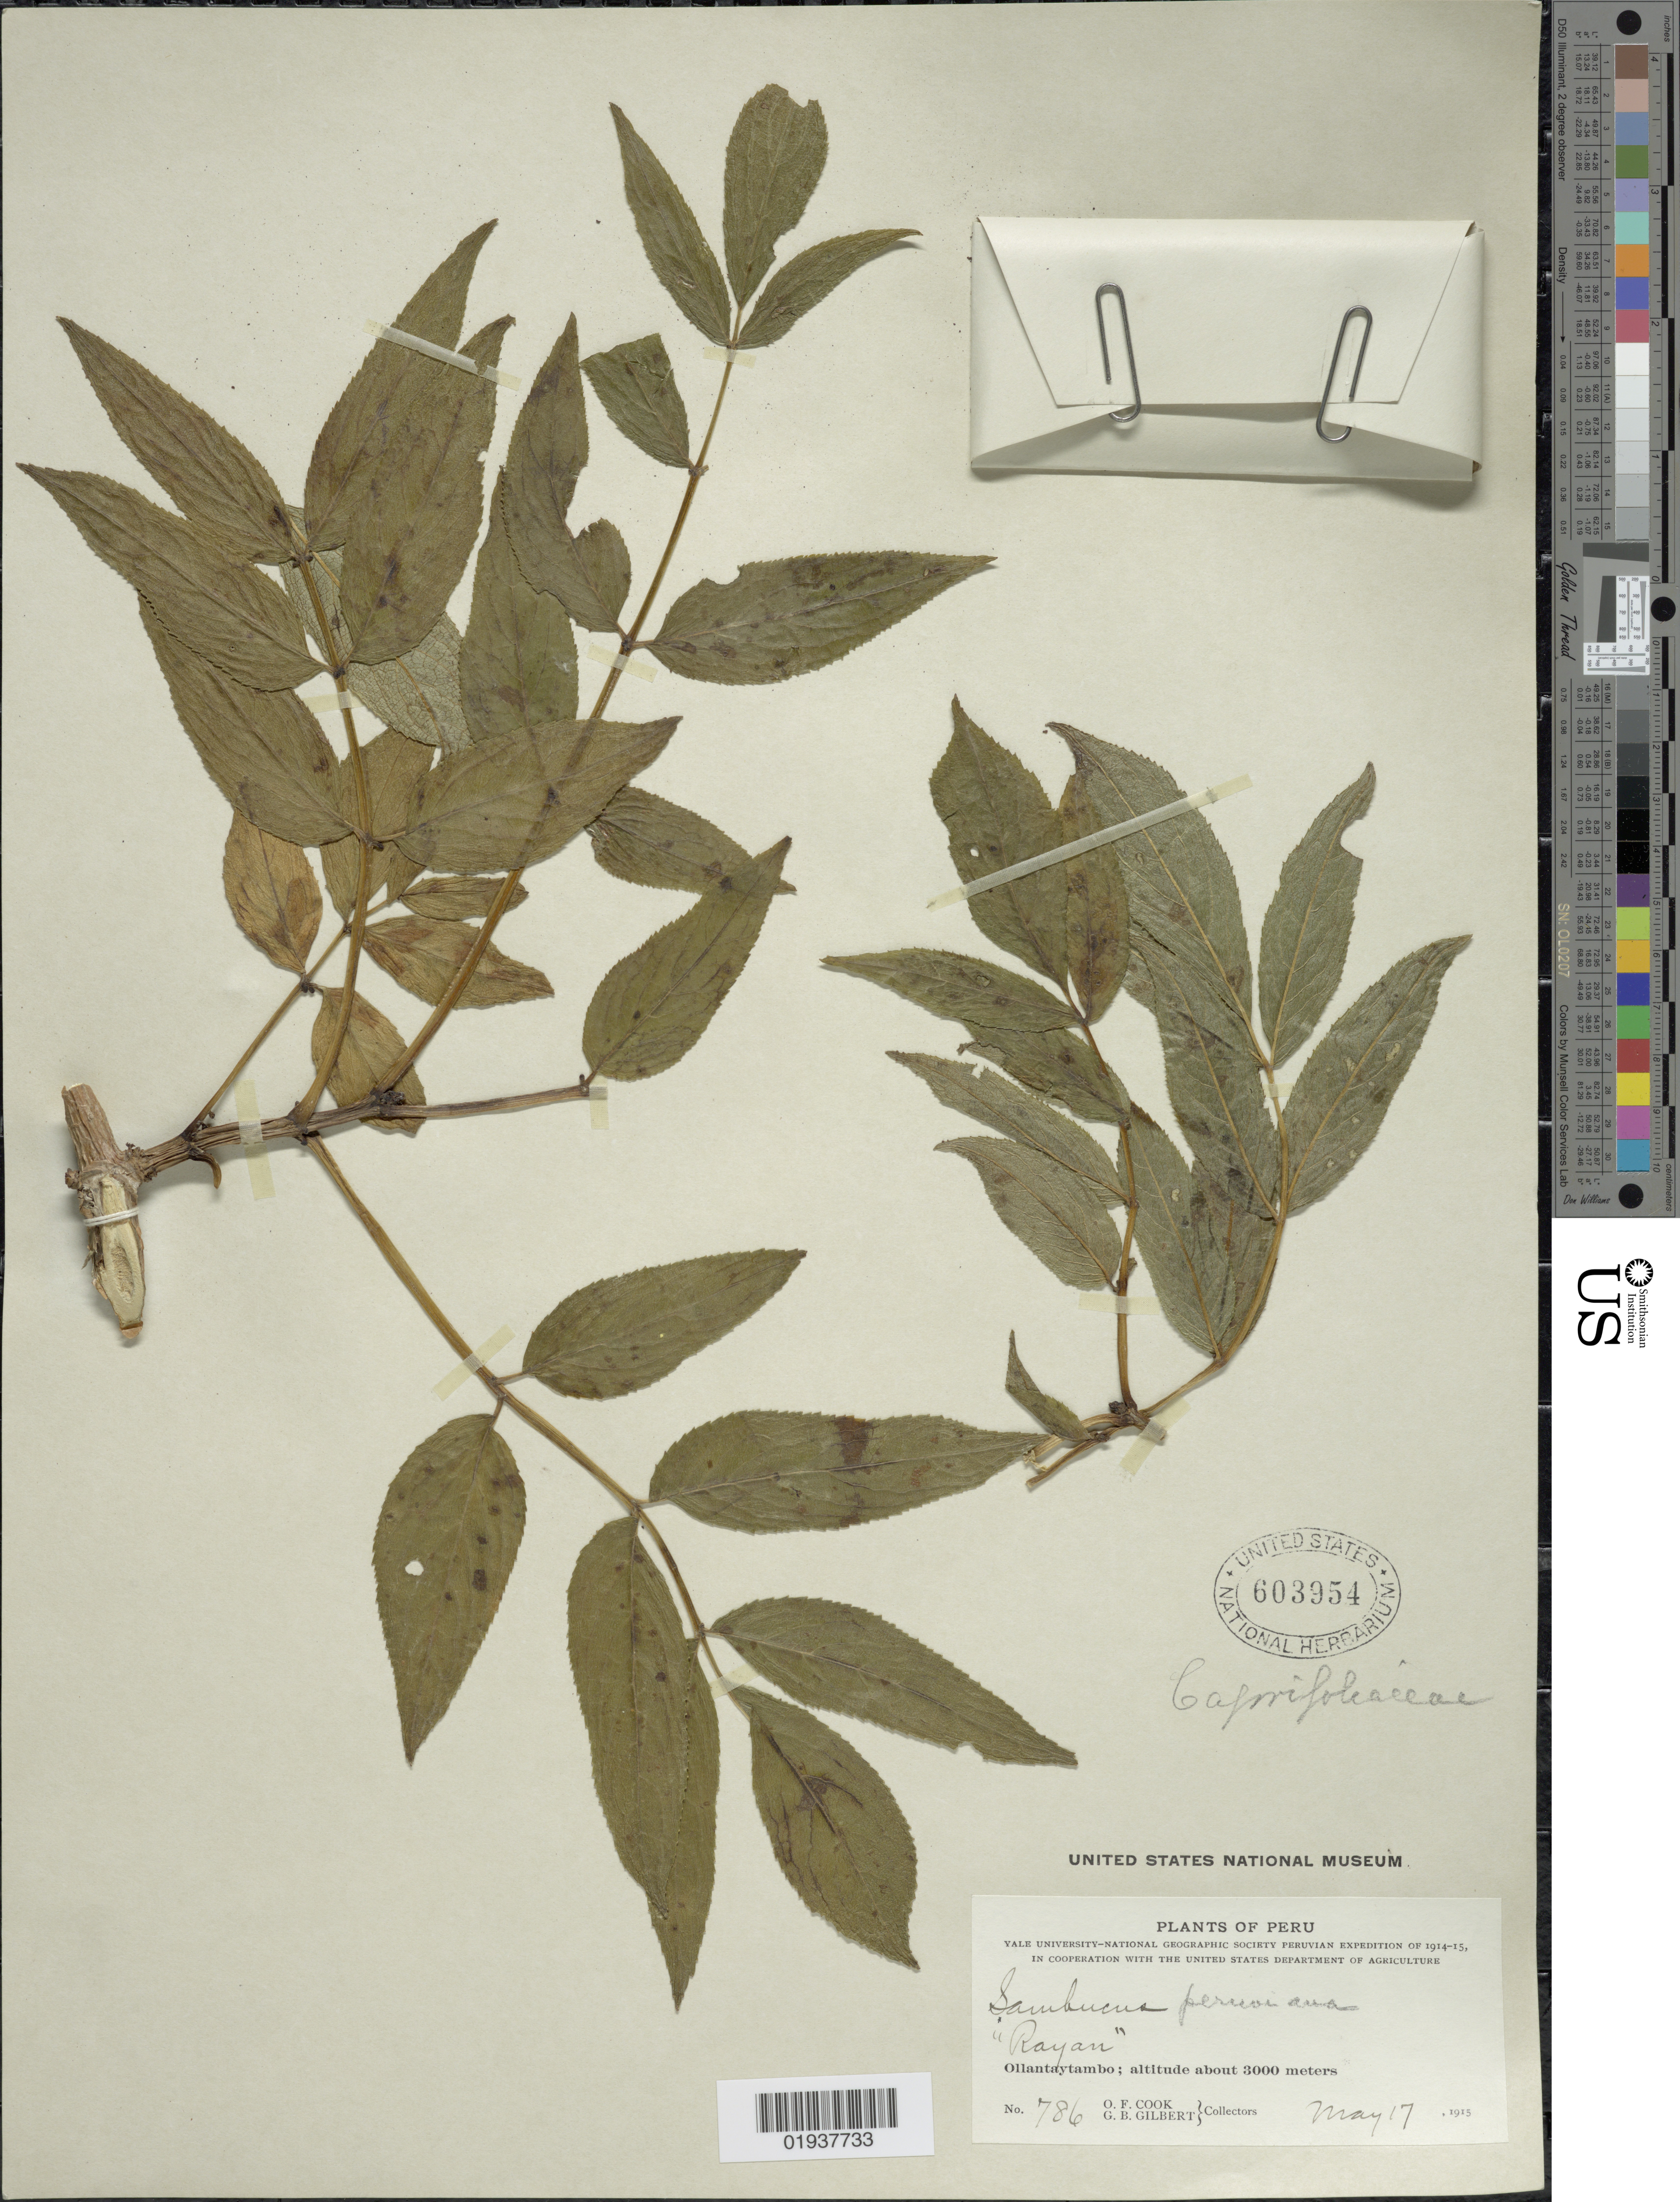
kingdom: Plantae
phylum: Tracheophyta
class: Magnoliopsida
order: Dipsacales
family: Viburnaceae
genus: Sambucus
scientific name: Sambucus peruviana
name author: Kunth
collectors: O. F. Cook & G. B. Gilbert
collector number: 786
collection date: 1915-05-17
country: Peru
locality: Ollantaytambo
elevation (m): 3000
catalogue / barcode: US 603954